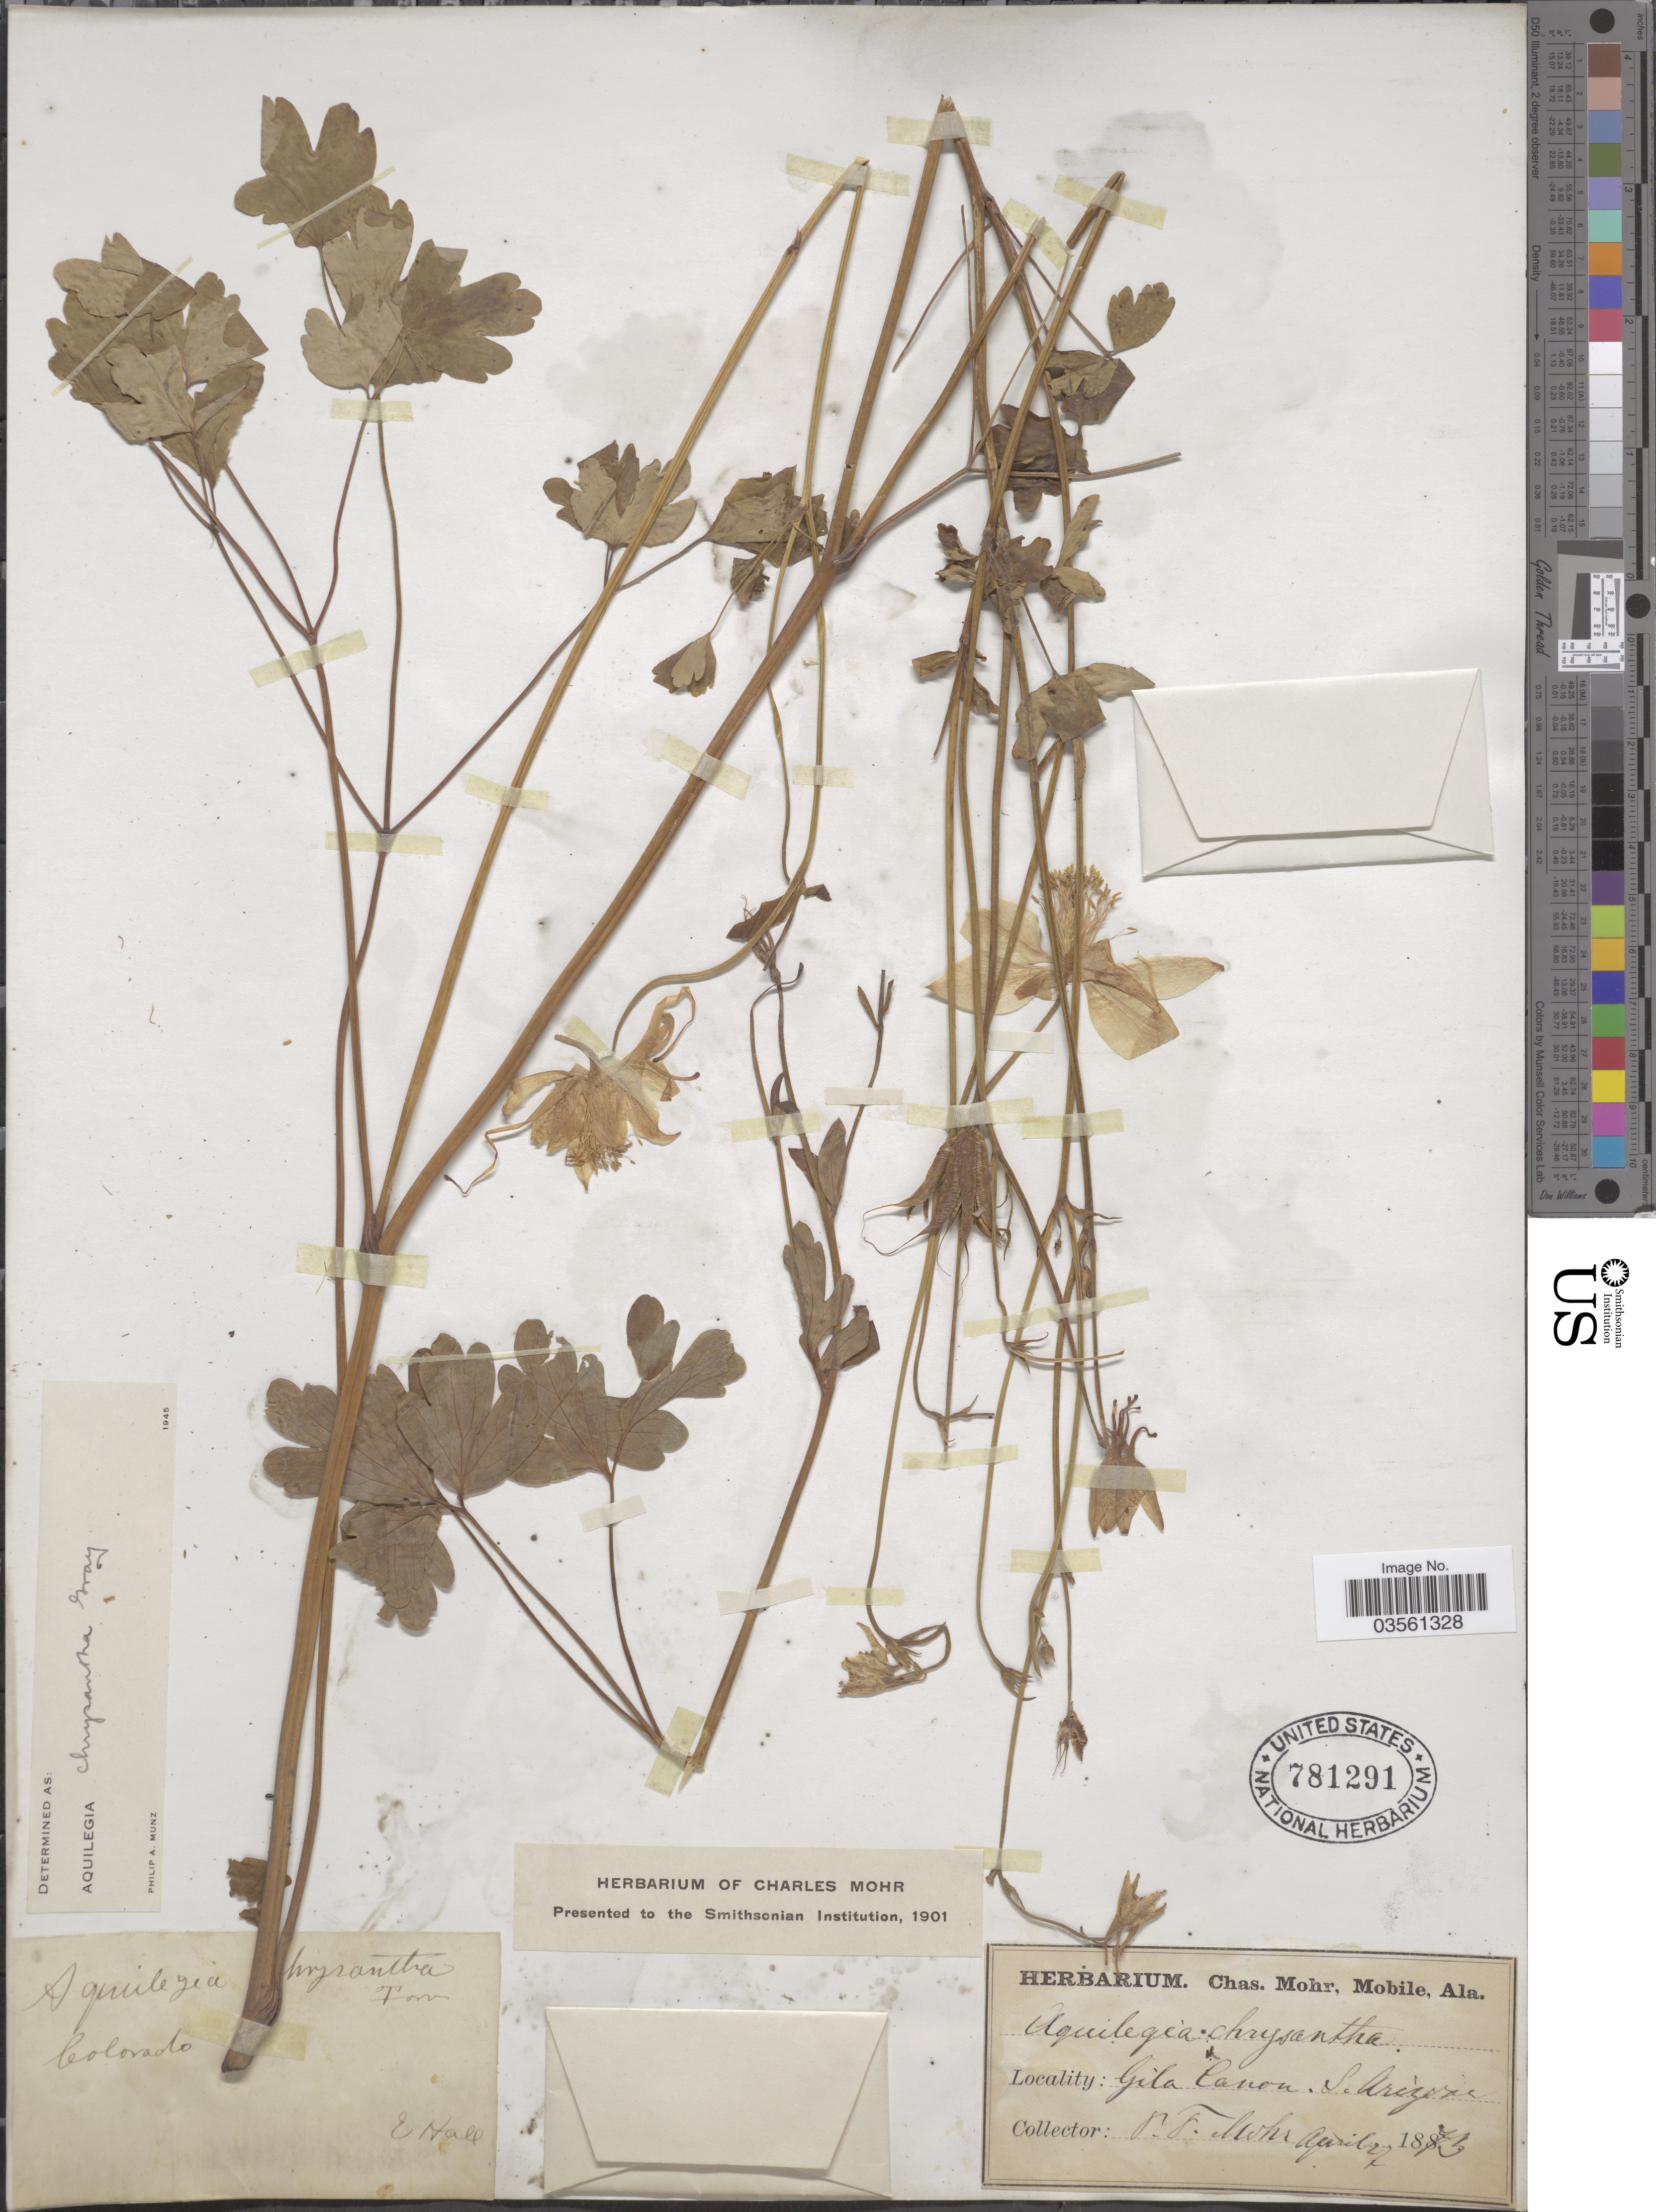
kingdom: Plantae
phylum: Tracheophyta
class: Magnoliopsida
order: Ranunculales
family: Ranunculaceae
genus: Aquilegia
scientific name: Aquilegia chrysantha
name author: A. Gray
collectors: P. F. Mohr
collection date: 1873-04-27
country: United States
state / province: Arizona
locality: Gila Canon, S. Arizona.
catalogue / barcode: US 781291